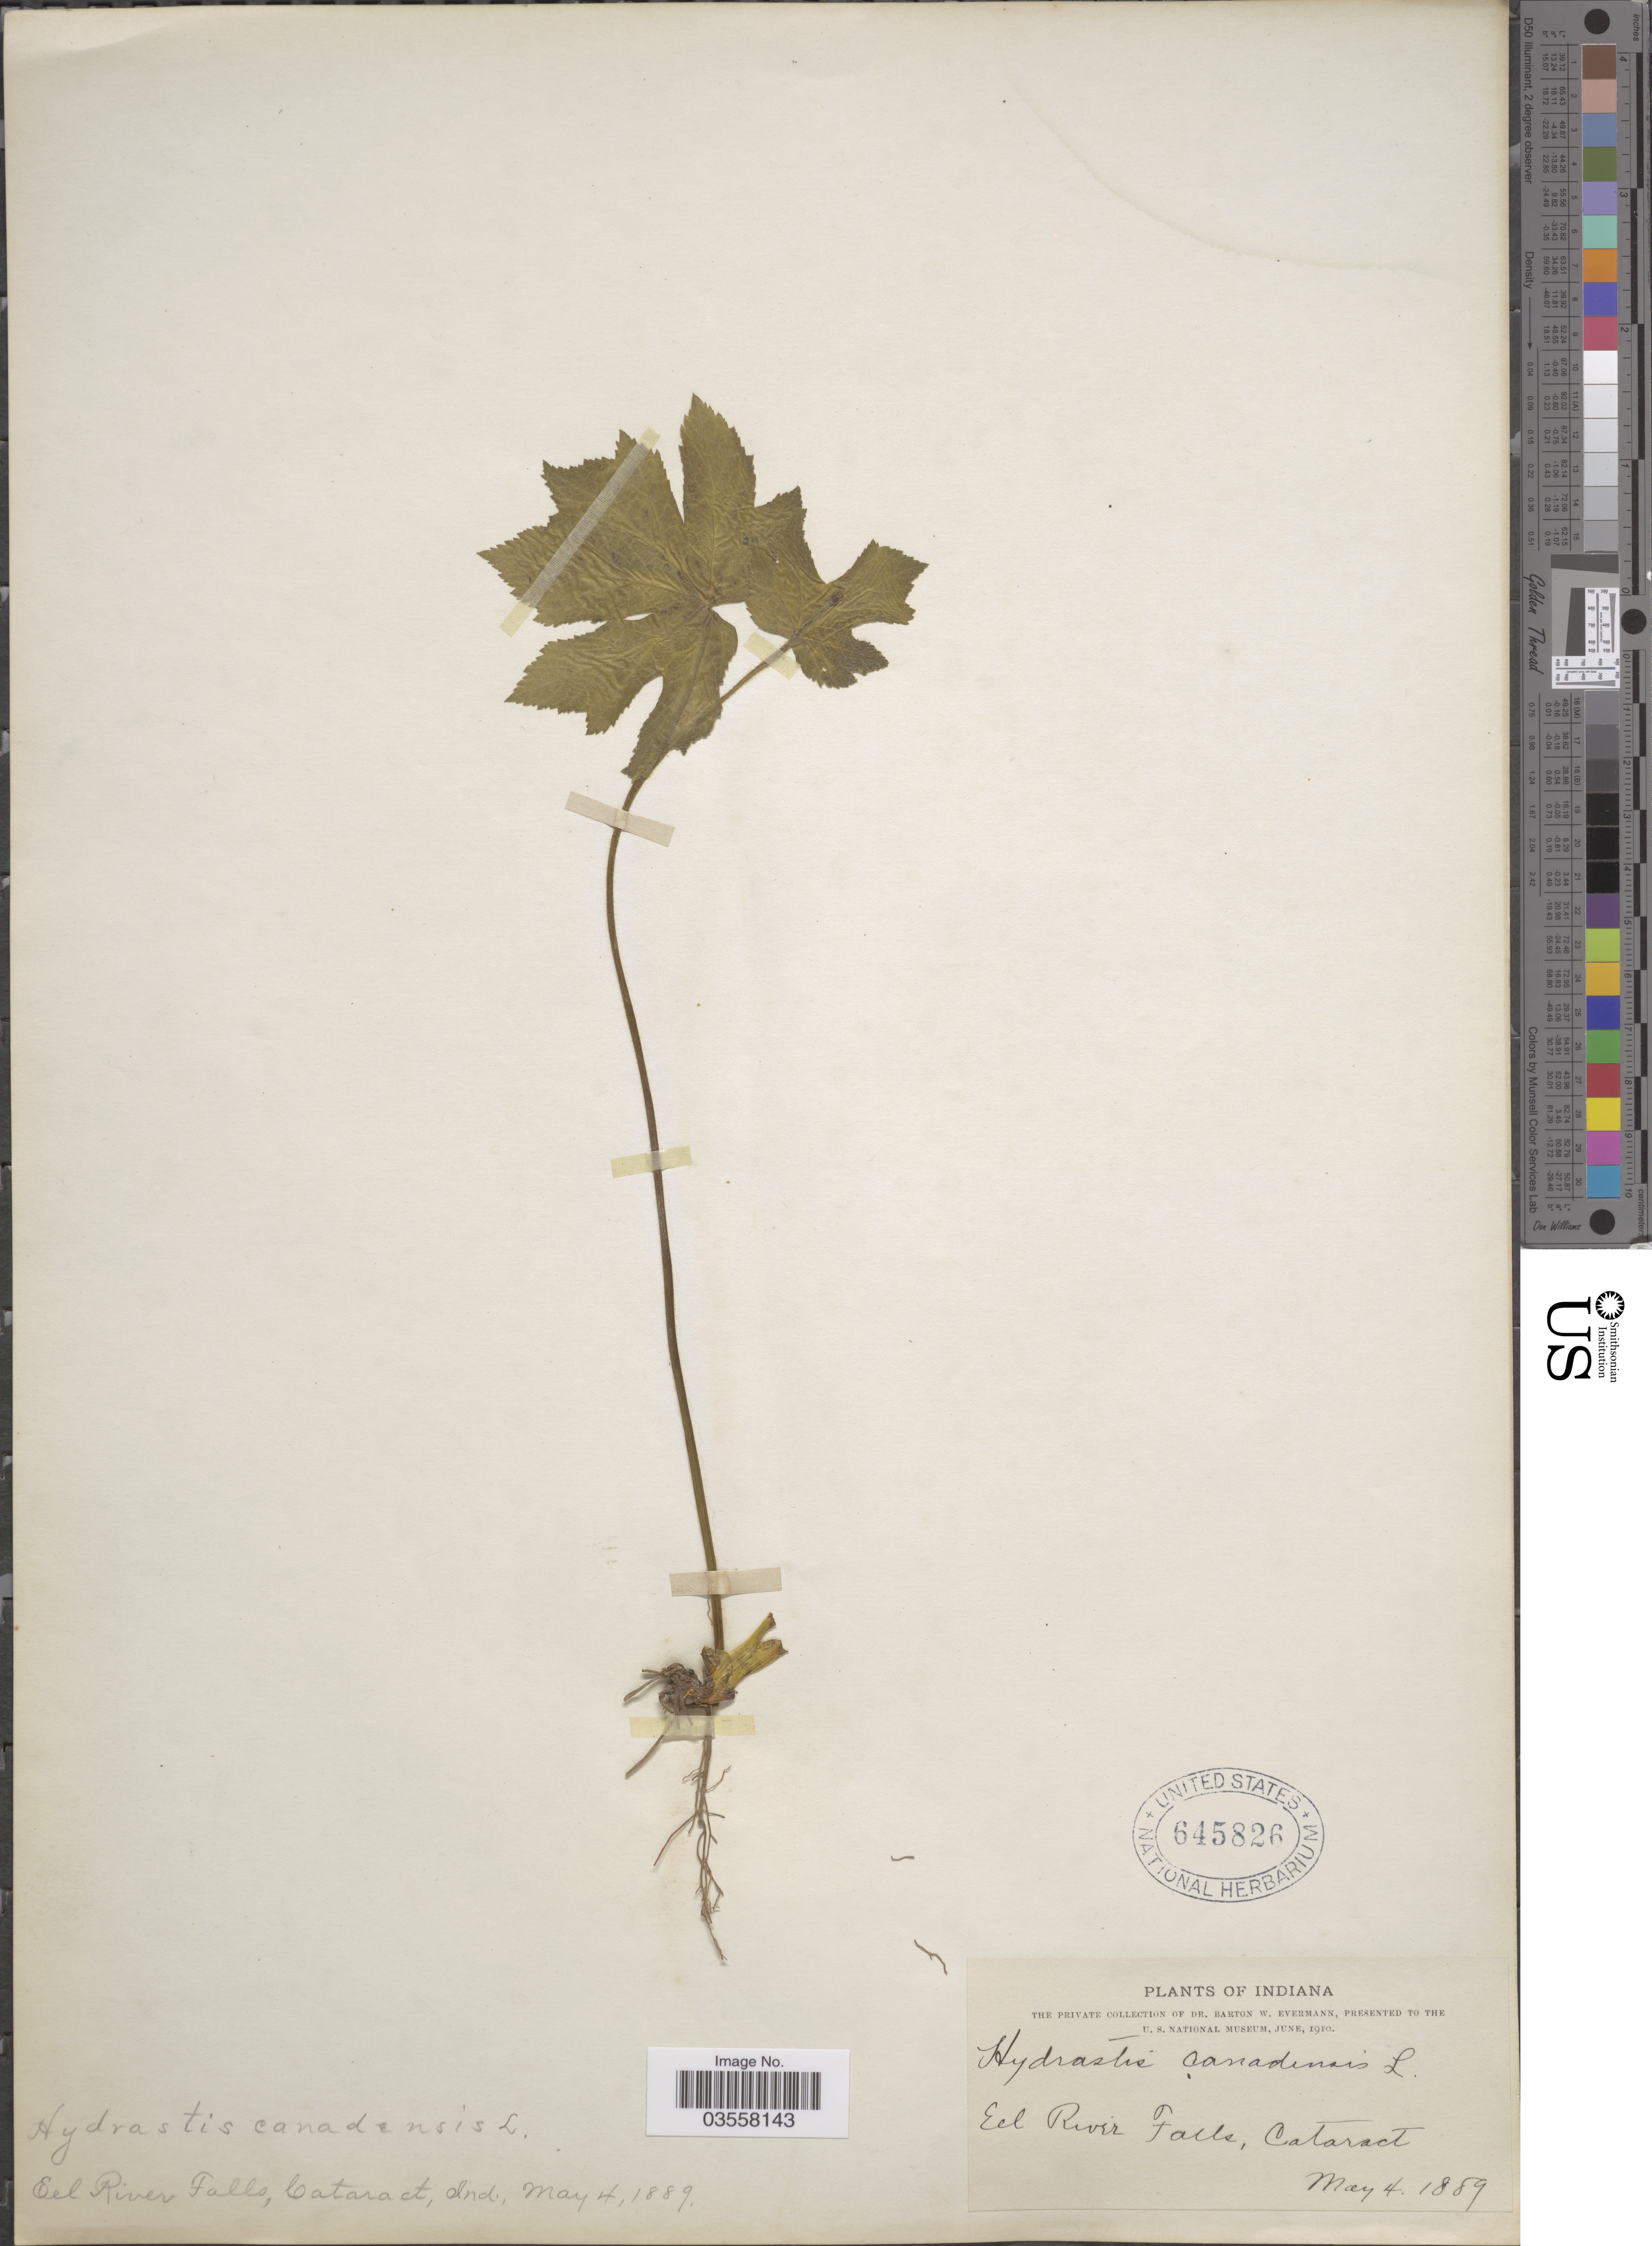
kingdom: Plantae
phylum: Tracheophyta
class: Magnoliopsida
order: Ranunculales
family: Ranunculaceae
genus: Hydrastis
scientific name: Hydrastis canadensis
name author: L.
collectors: B. W. Evermann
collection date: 1889-05-04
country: United States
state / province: Indiana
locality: Eel River Falls, Cataract.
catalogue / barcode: US 645826